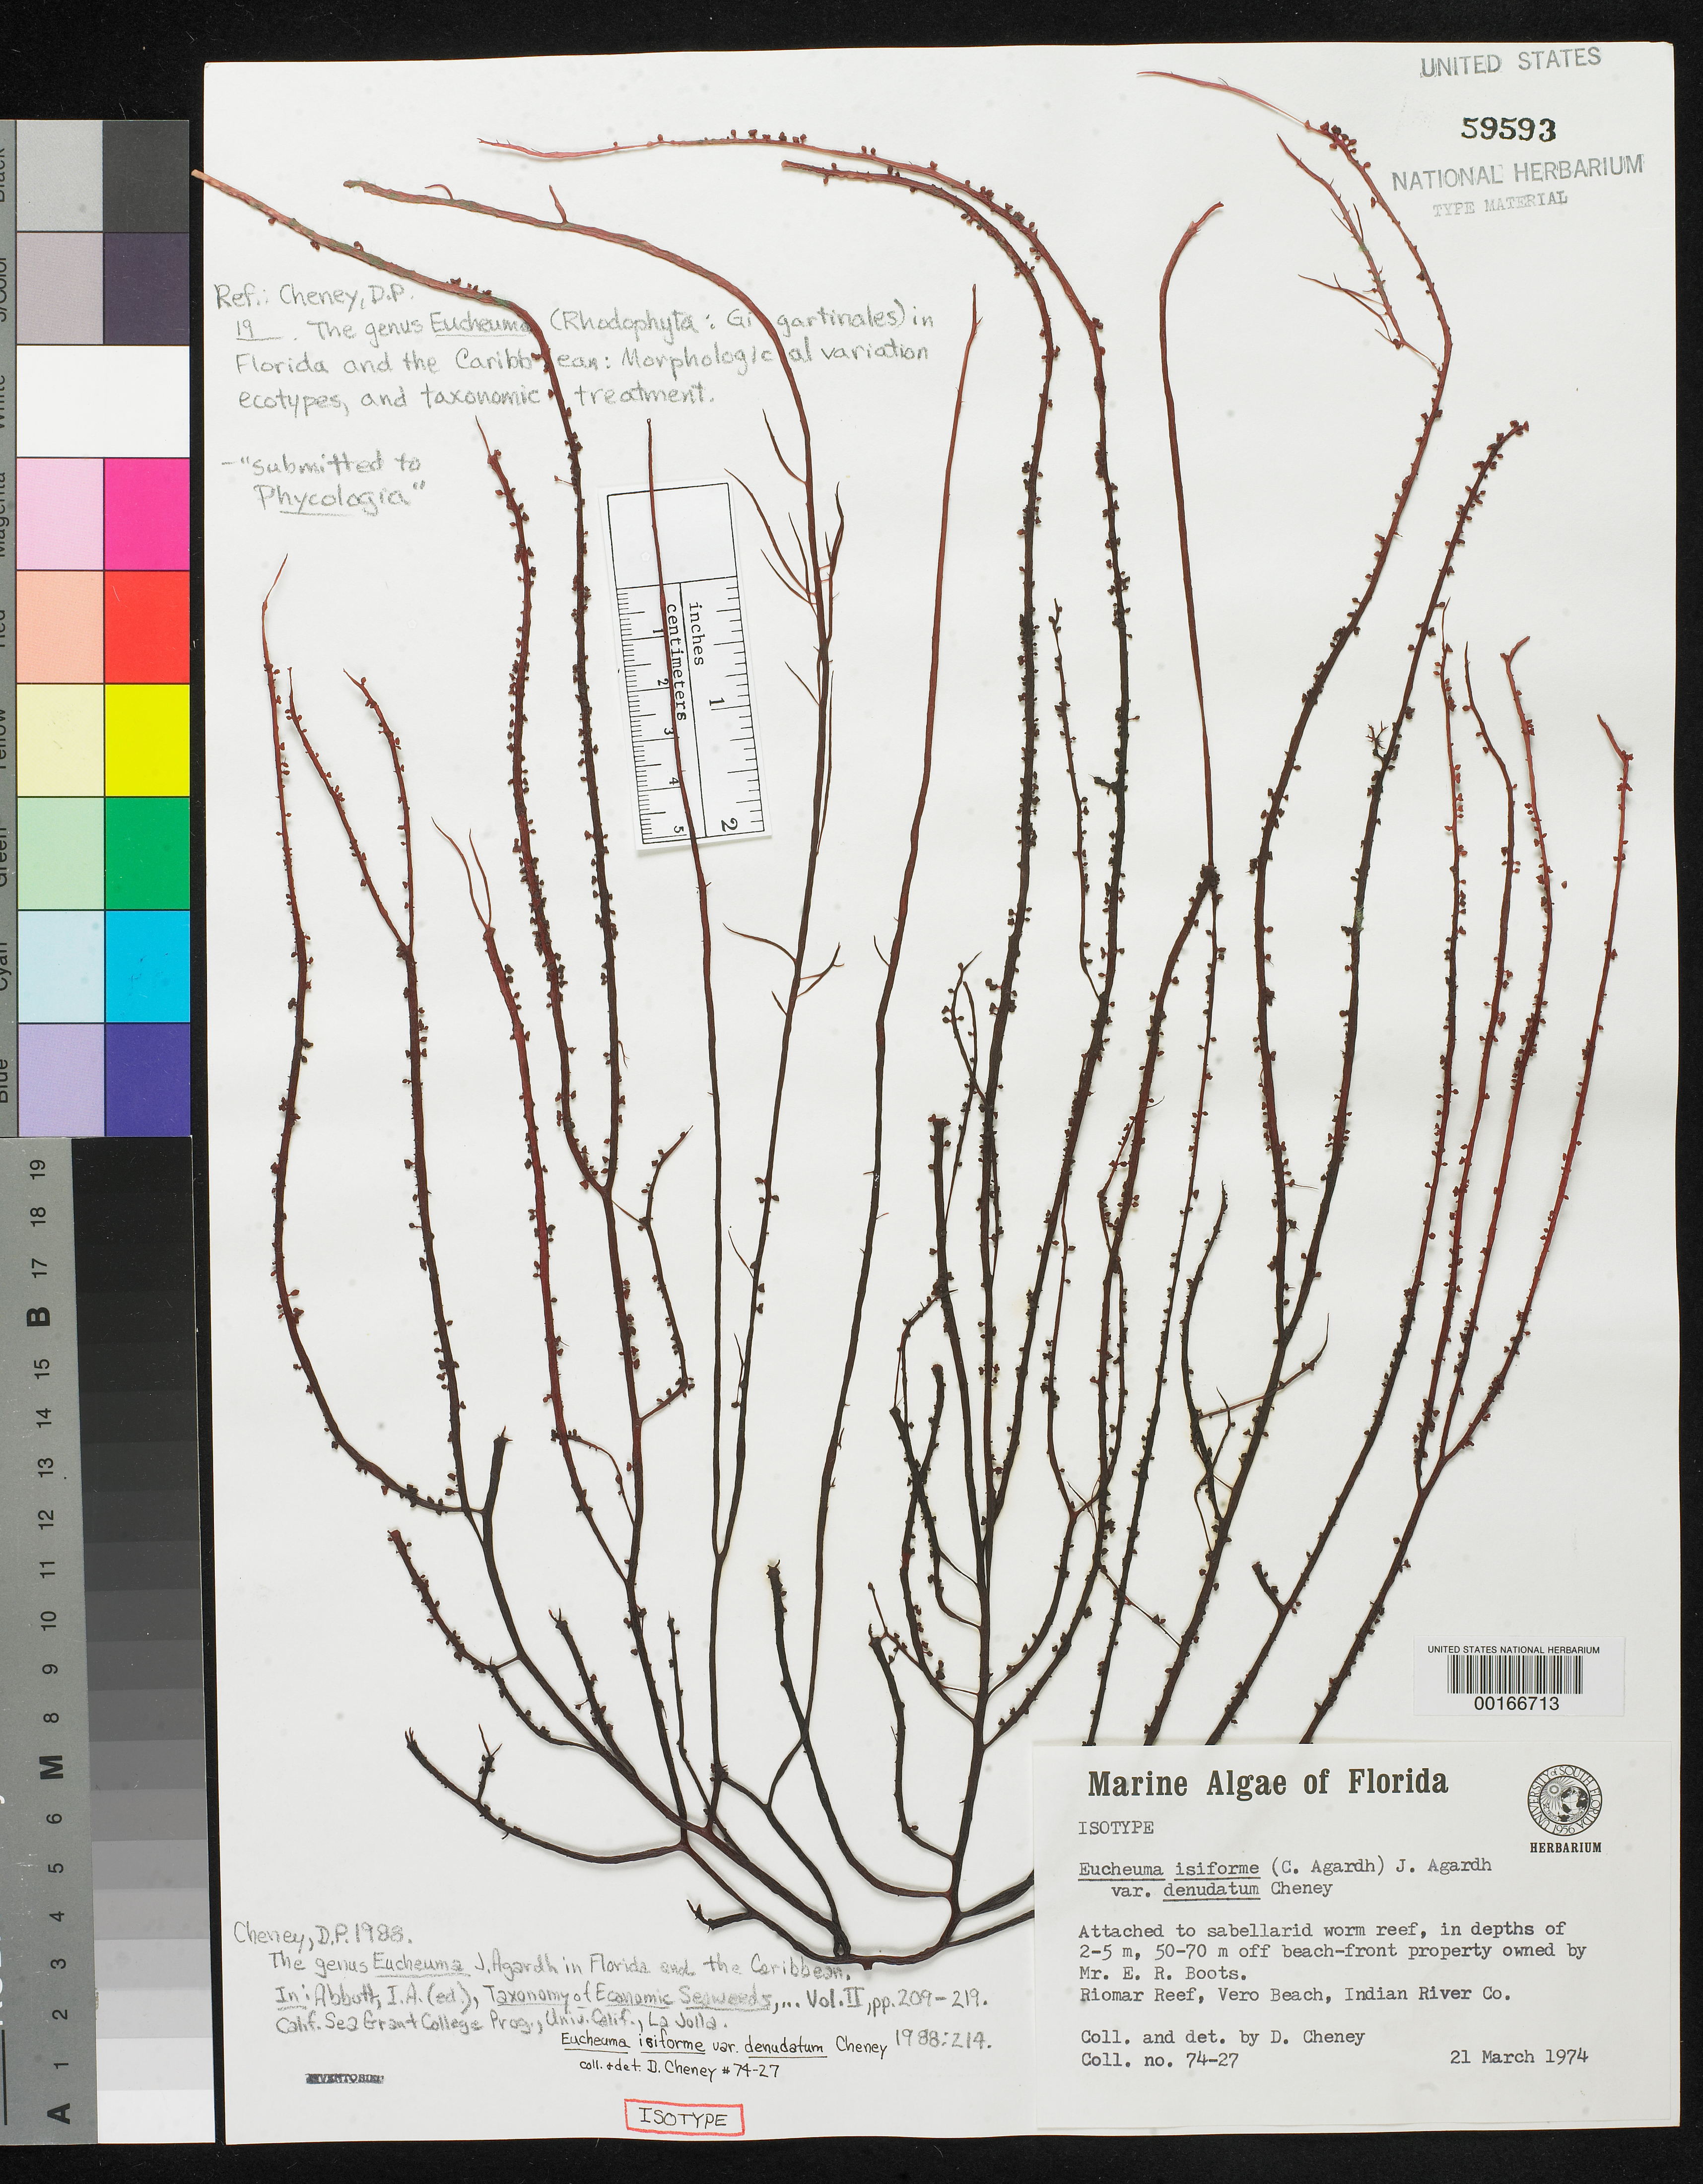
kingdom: Plantae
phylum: Rhodophyta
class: Florideophyceae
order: Gigartinales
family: Solieriaceae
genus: Eucheuma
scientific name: Eucheuma isiforme var. denudatum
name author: D.P. Cheney in I.A. Abbott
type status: Isotype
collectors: D. Cheney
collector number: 74-27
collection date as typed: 21 Mar 1974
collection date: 1974-03-21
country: United States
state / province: Florida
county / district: Indian River County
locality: Rio Mar Reef, Vero Beach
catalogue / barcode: US 59593